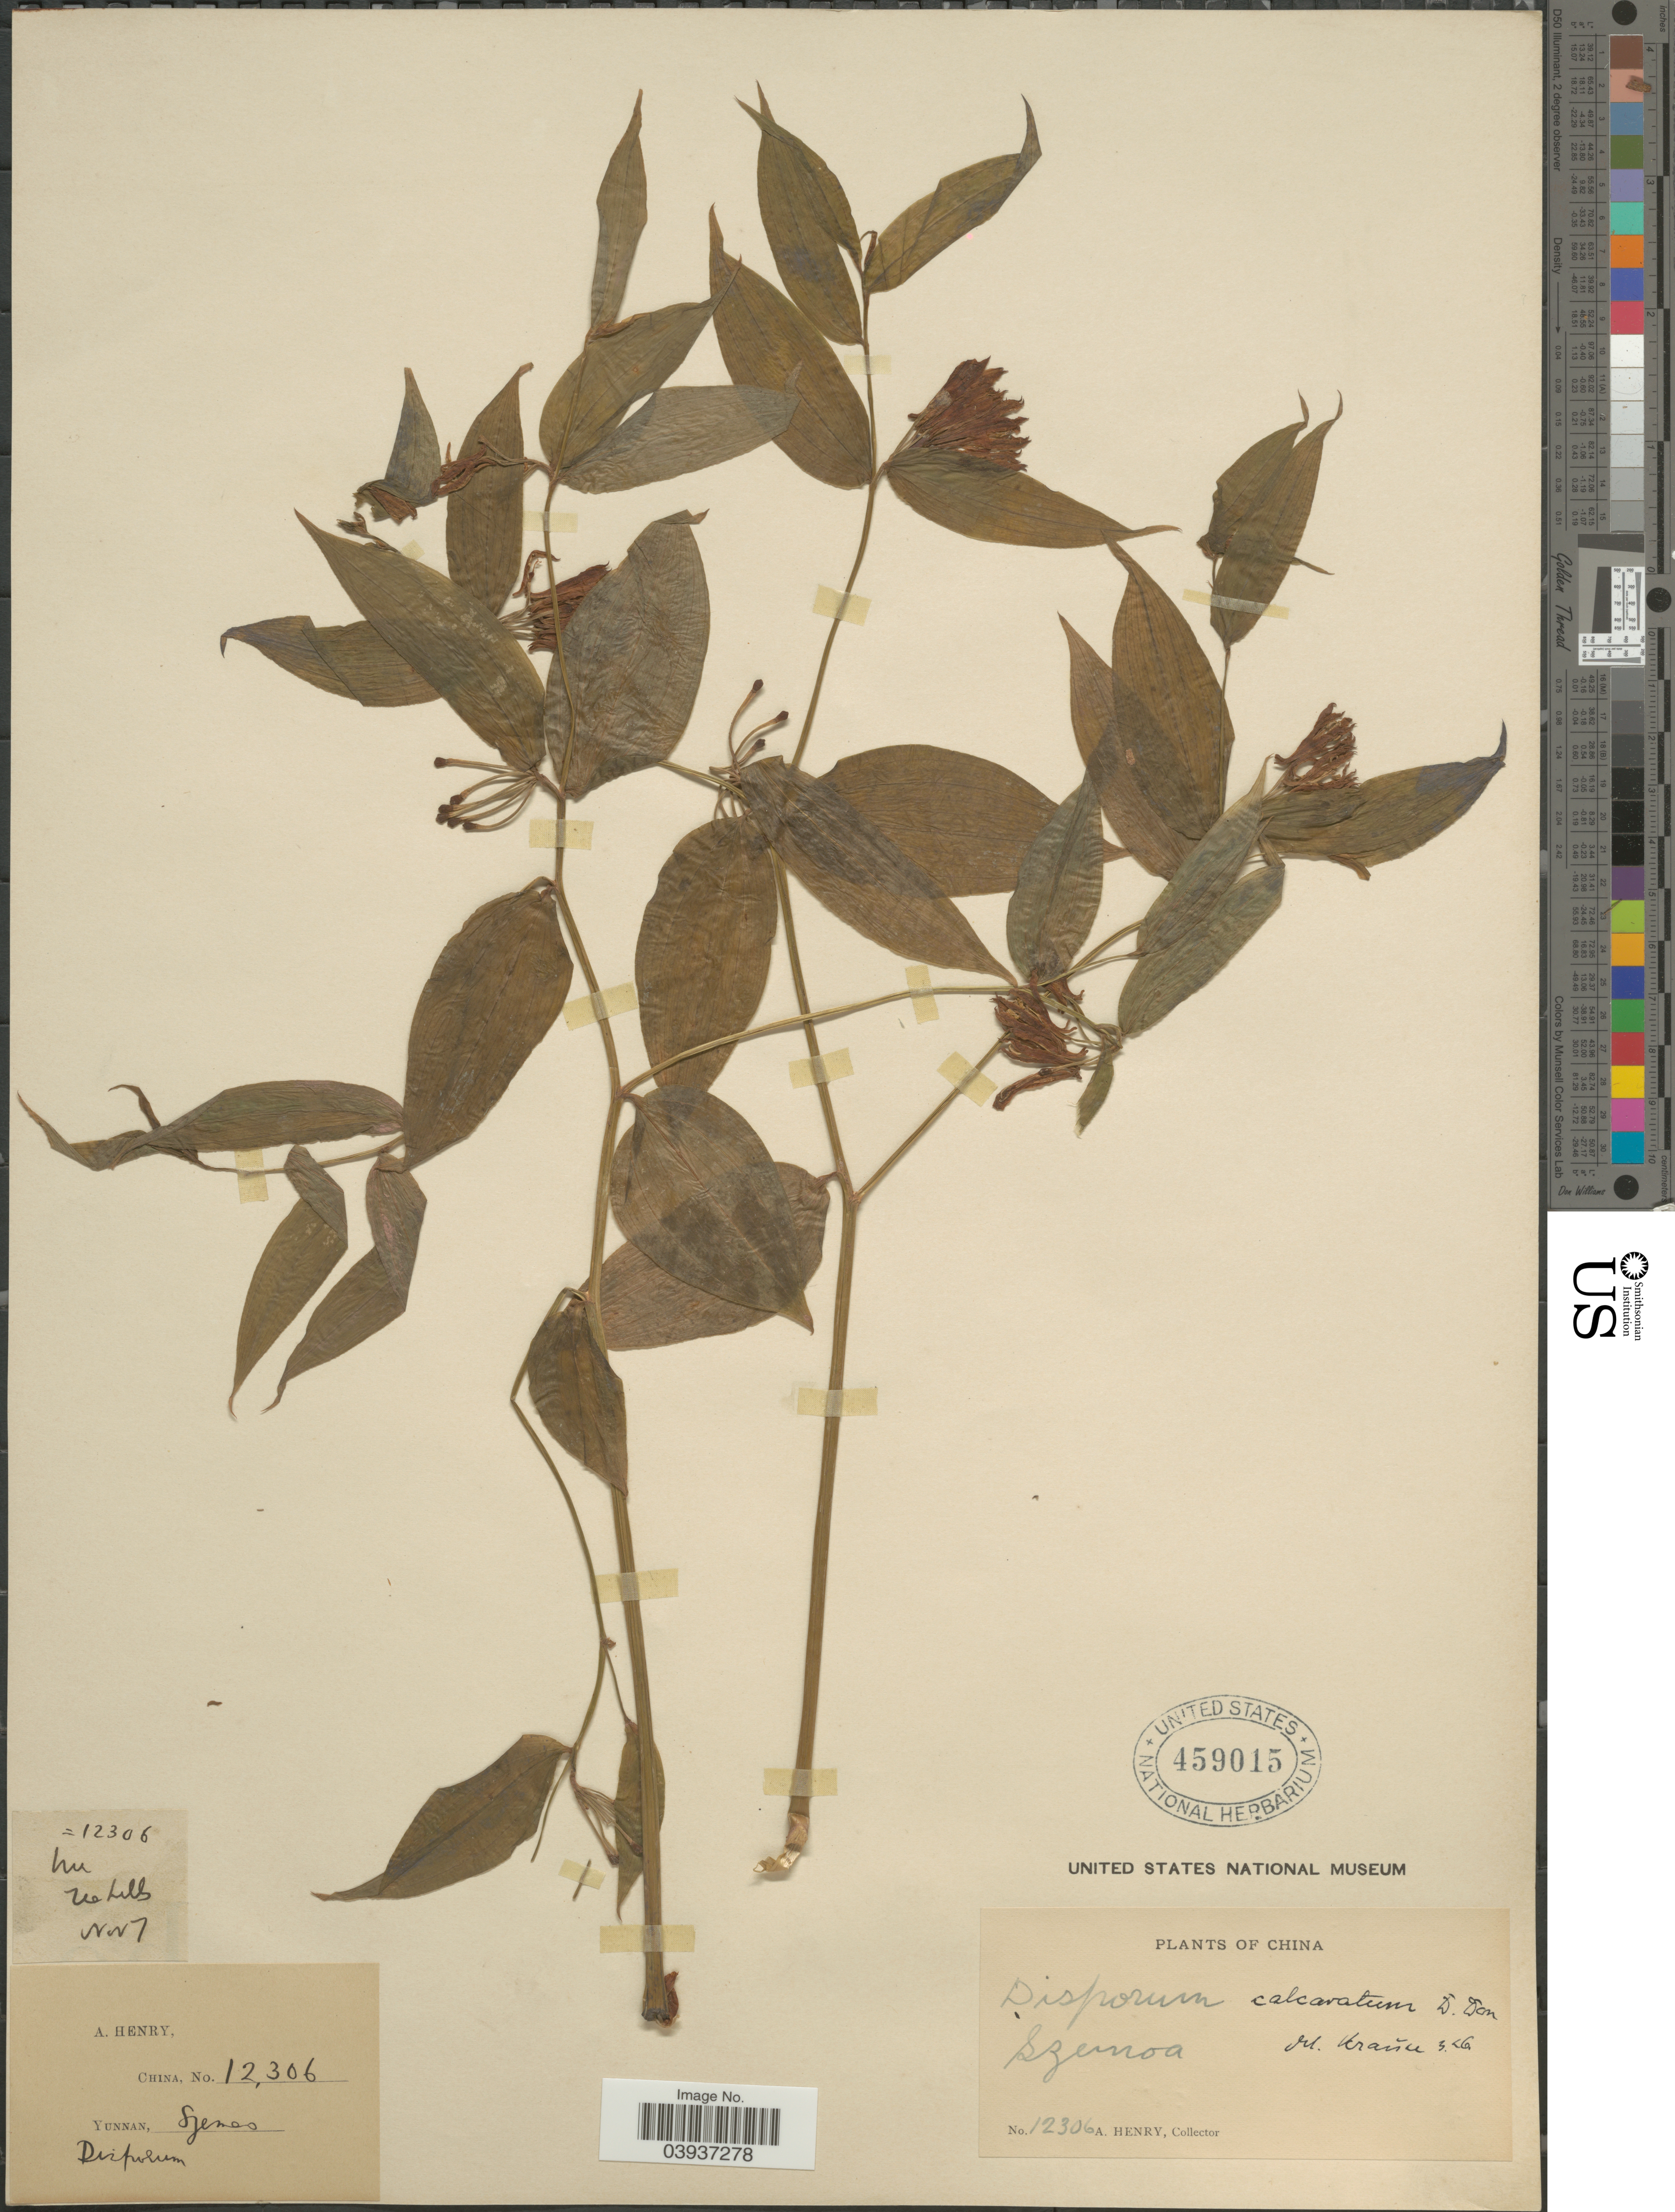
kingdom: Plantae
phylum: Tracheophyta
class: Liliopsida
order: Liliales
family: Colchicaceae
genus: Disporum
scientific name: Disporum calcaratum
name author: D. Don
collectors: A. Henry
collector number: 12306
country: China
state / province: Yunnan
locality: Szemoa.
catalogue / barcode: US 459015